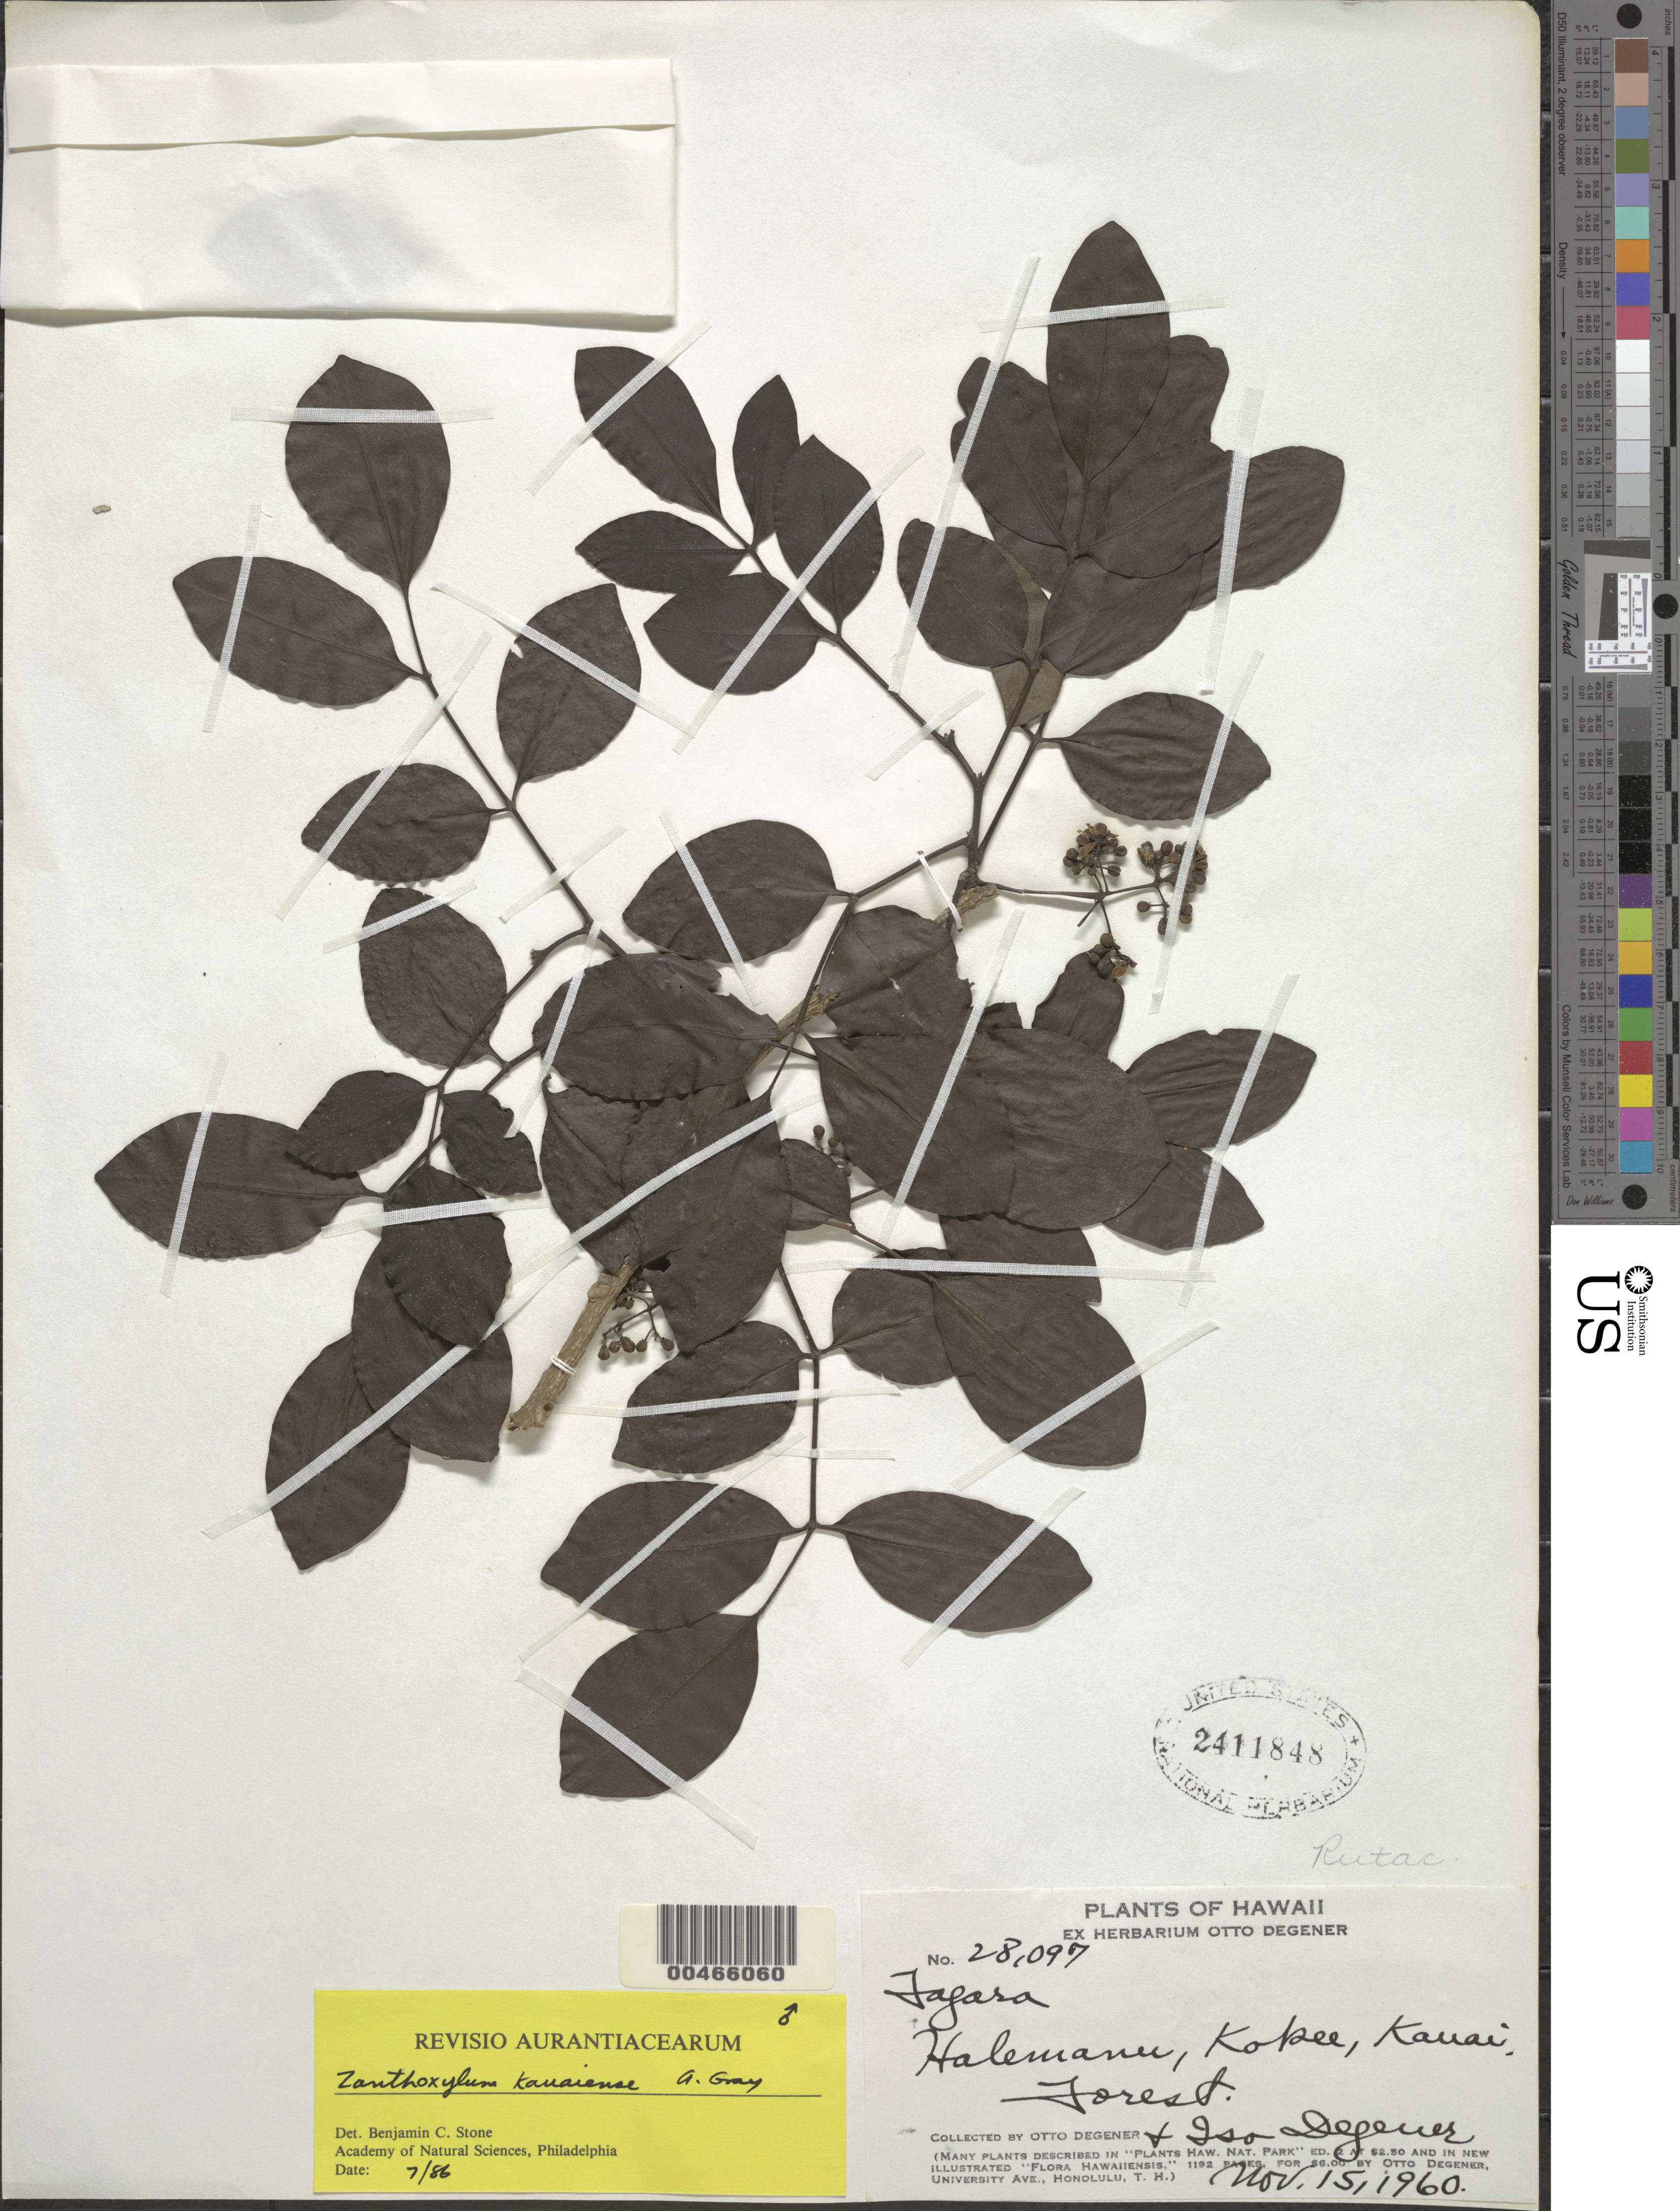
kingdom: Plantae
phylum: Tracheophyta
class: Magnoliopsida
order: Sapindales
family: Rutaceae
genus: Zanthoxylum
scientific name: Zanthoxylum kauaense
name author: A. Gray in Wilkes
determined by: Stone, Benjamin C.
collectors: O. Degener & I. Degener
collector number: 28097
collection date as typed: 15 Nov 1960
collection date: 1960-11-15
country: United States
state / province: Hawaii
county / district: Kaui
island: Kaua'i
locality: Halemanu, Kokee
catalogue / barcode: US 2411848